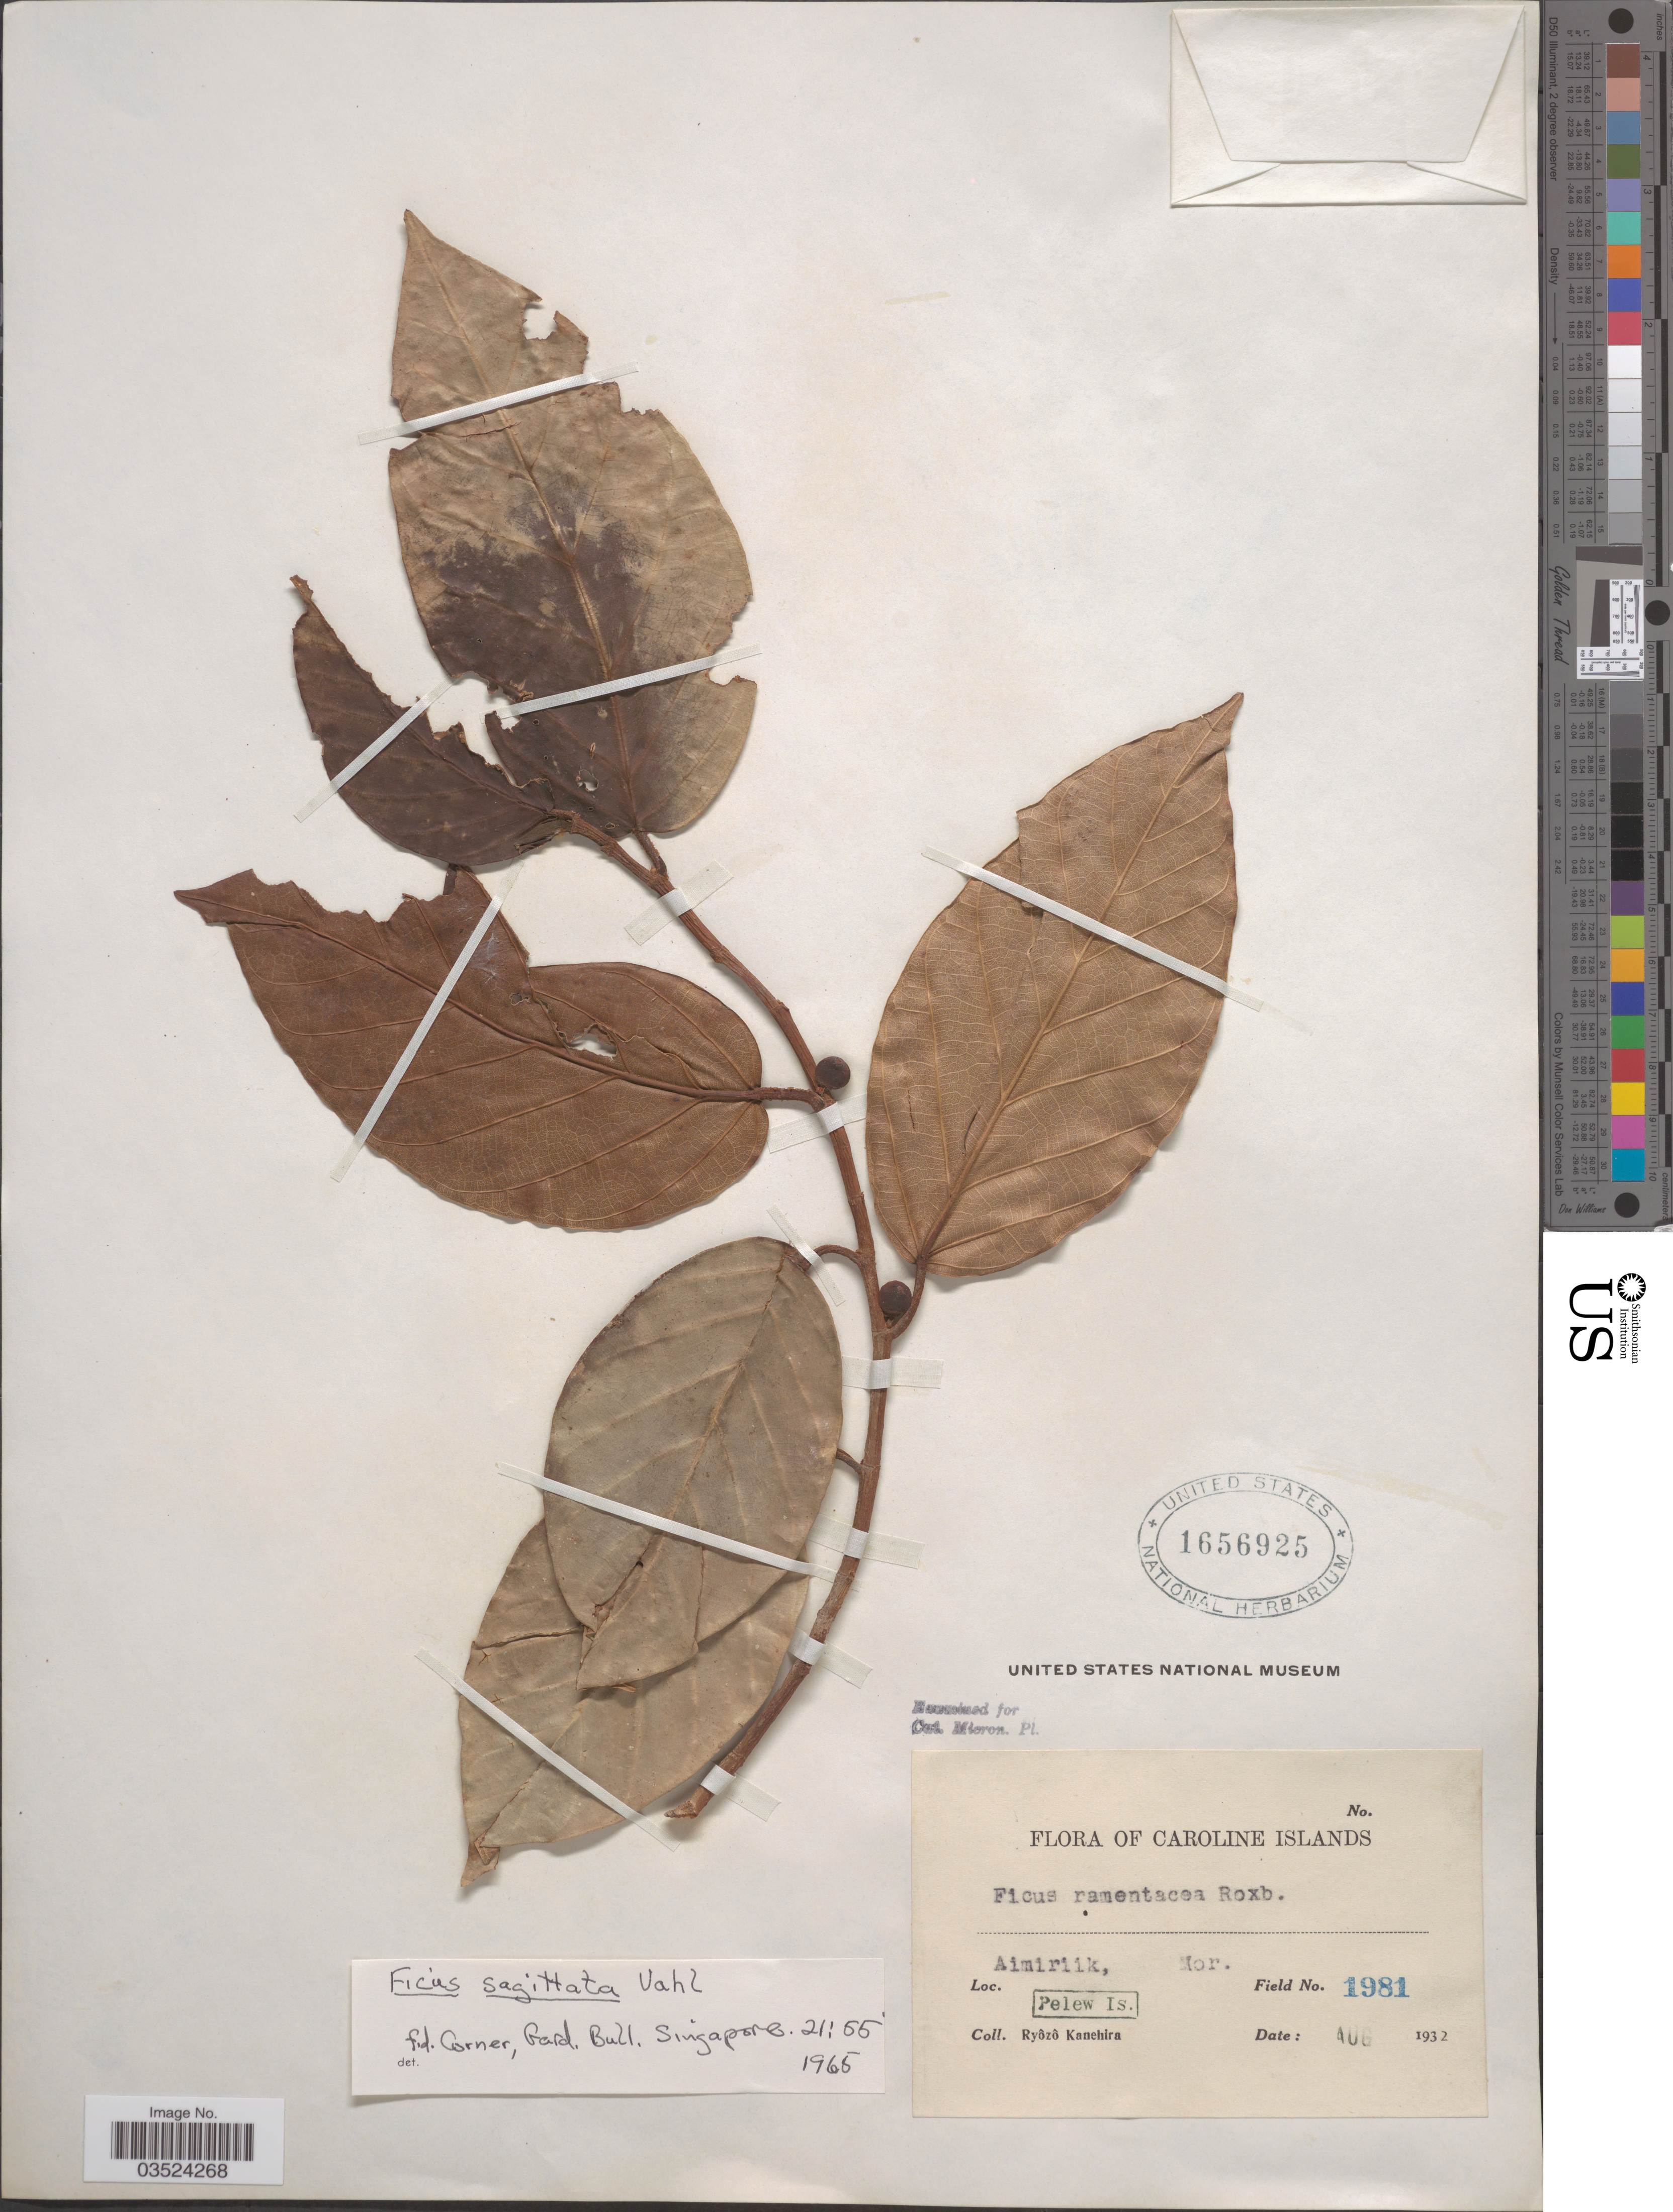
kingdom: Plantae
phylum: Tracheophyta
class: Magnoliopsida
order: Rosales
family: Moraceae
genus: Ficus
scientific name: Ficus sagittata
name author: Vahl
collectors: R. Kanehira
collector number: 1981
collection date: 1932-08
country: Palau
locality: Caroline Islands. Aimiriik. Pelew Is.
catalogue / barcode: US 1656925